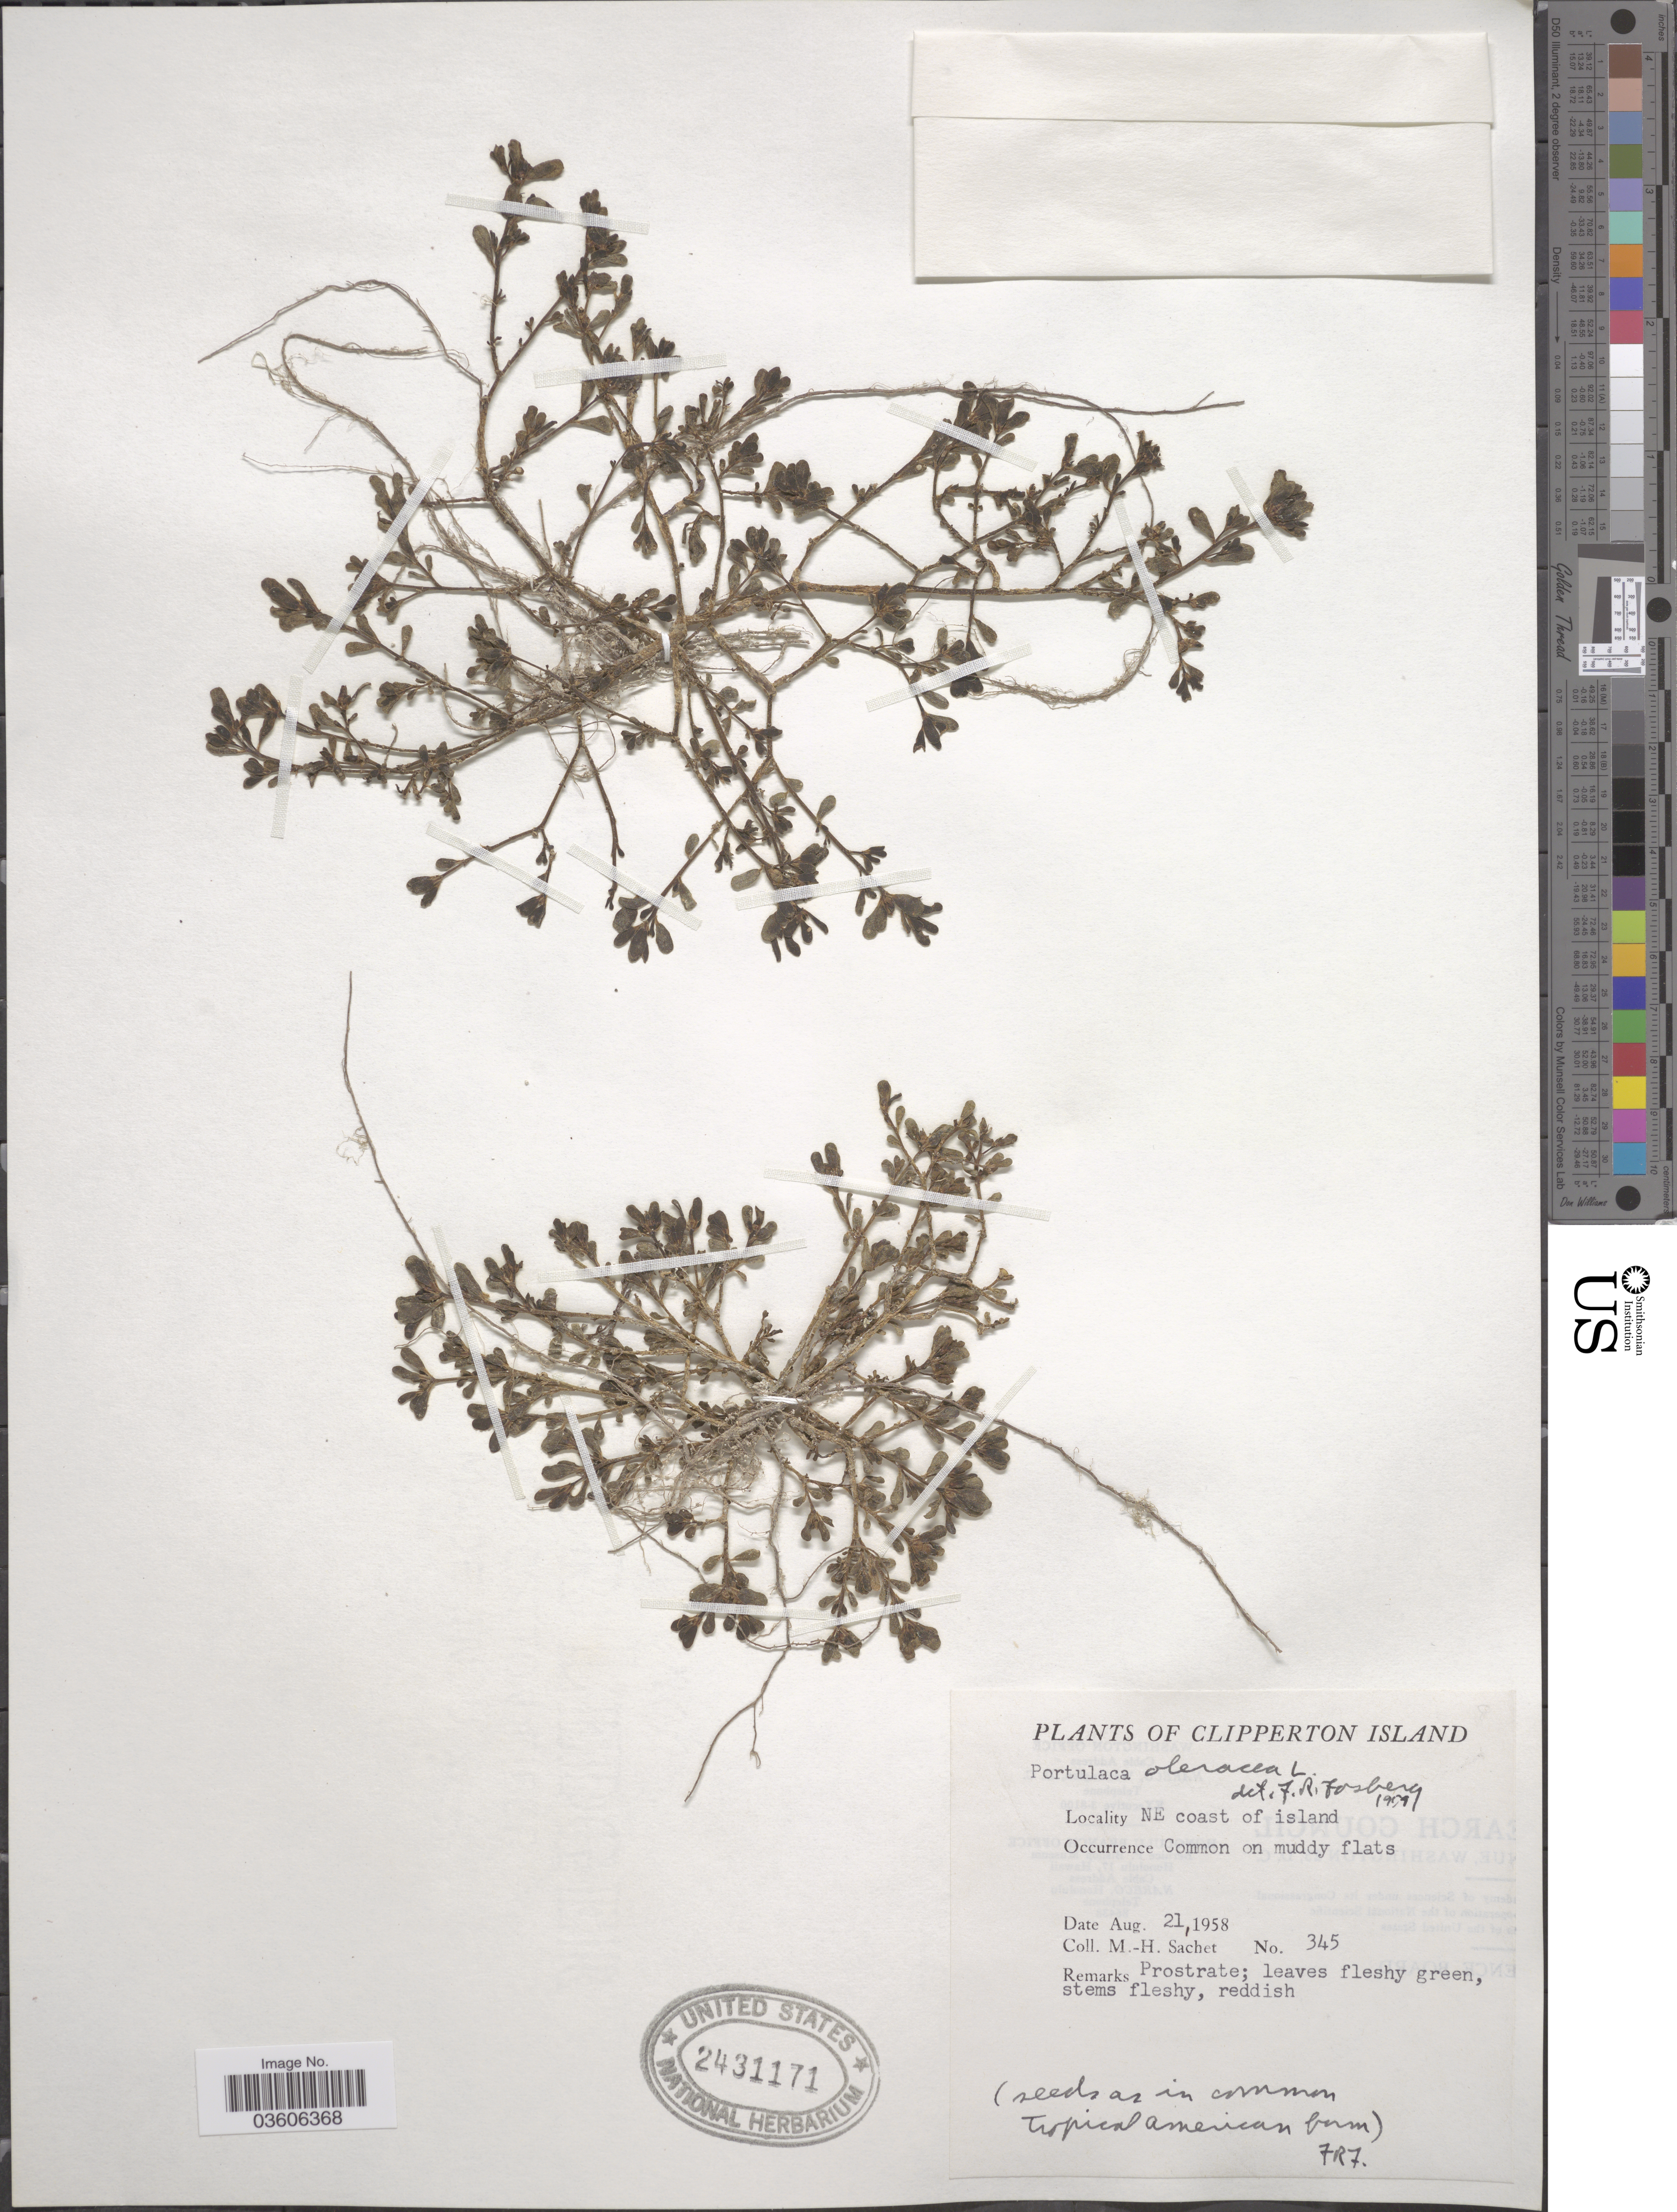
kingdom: Plantae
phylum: Tracheophyta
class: Magnoliopsida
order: Caryophyllales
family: Portulacaceae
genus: Portulaca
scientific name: Portulaca oleracea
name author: L.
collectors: M.-H. Sachet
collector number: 345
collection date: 1958-08-21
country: Central Am. Pac. Islands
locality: Clipperton Island. NE coast of island.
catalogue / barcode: US 2431171